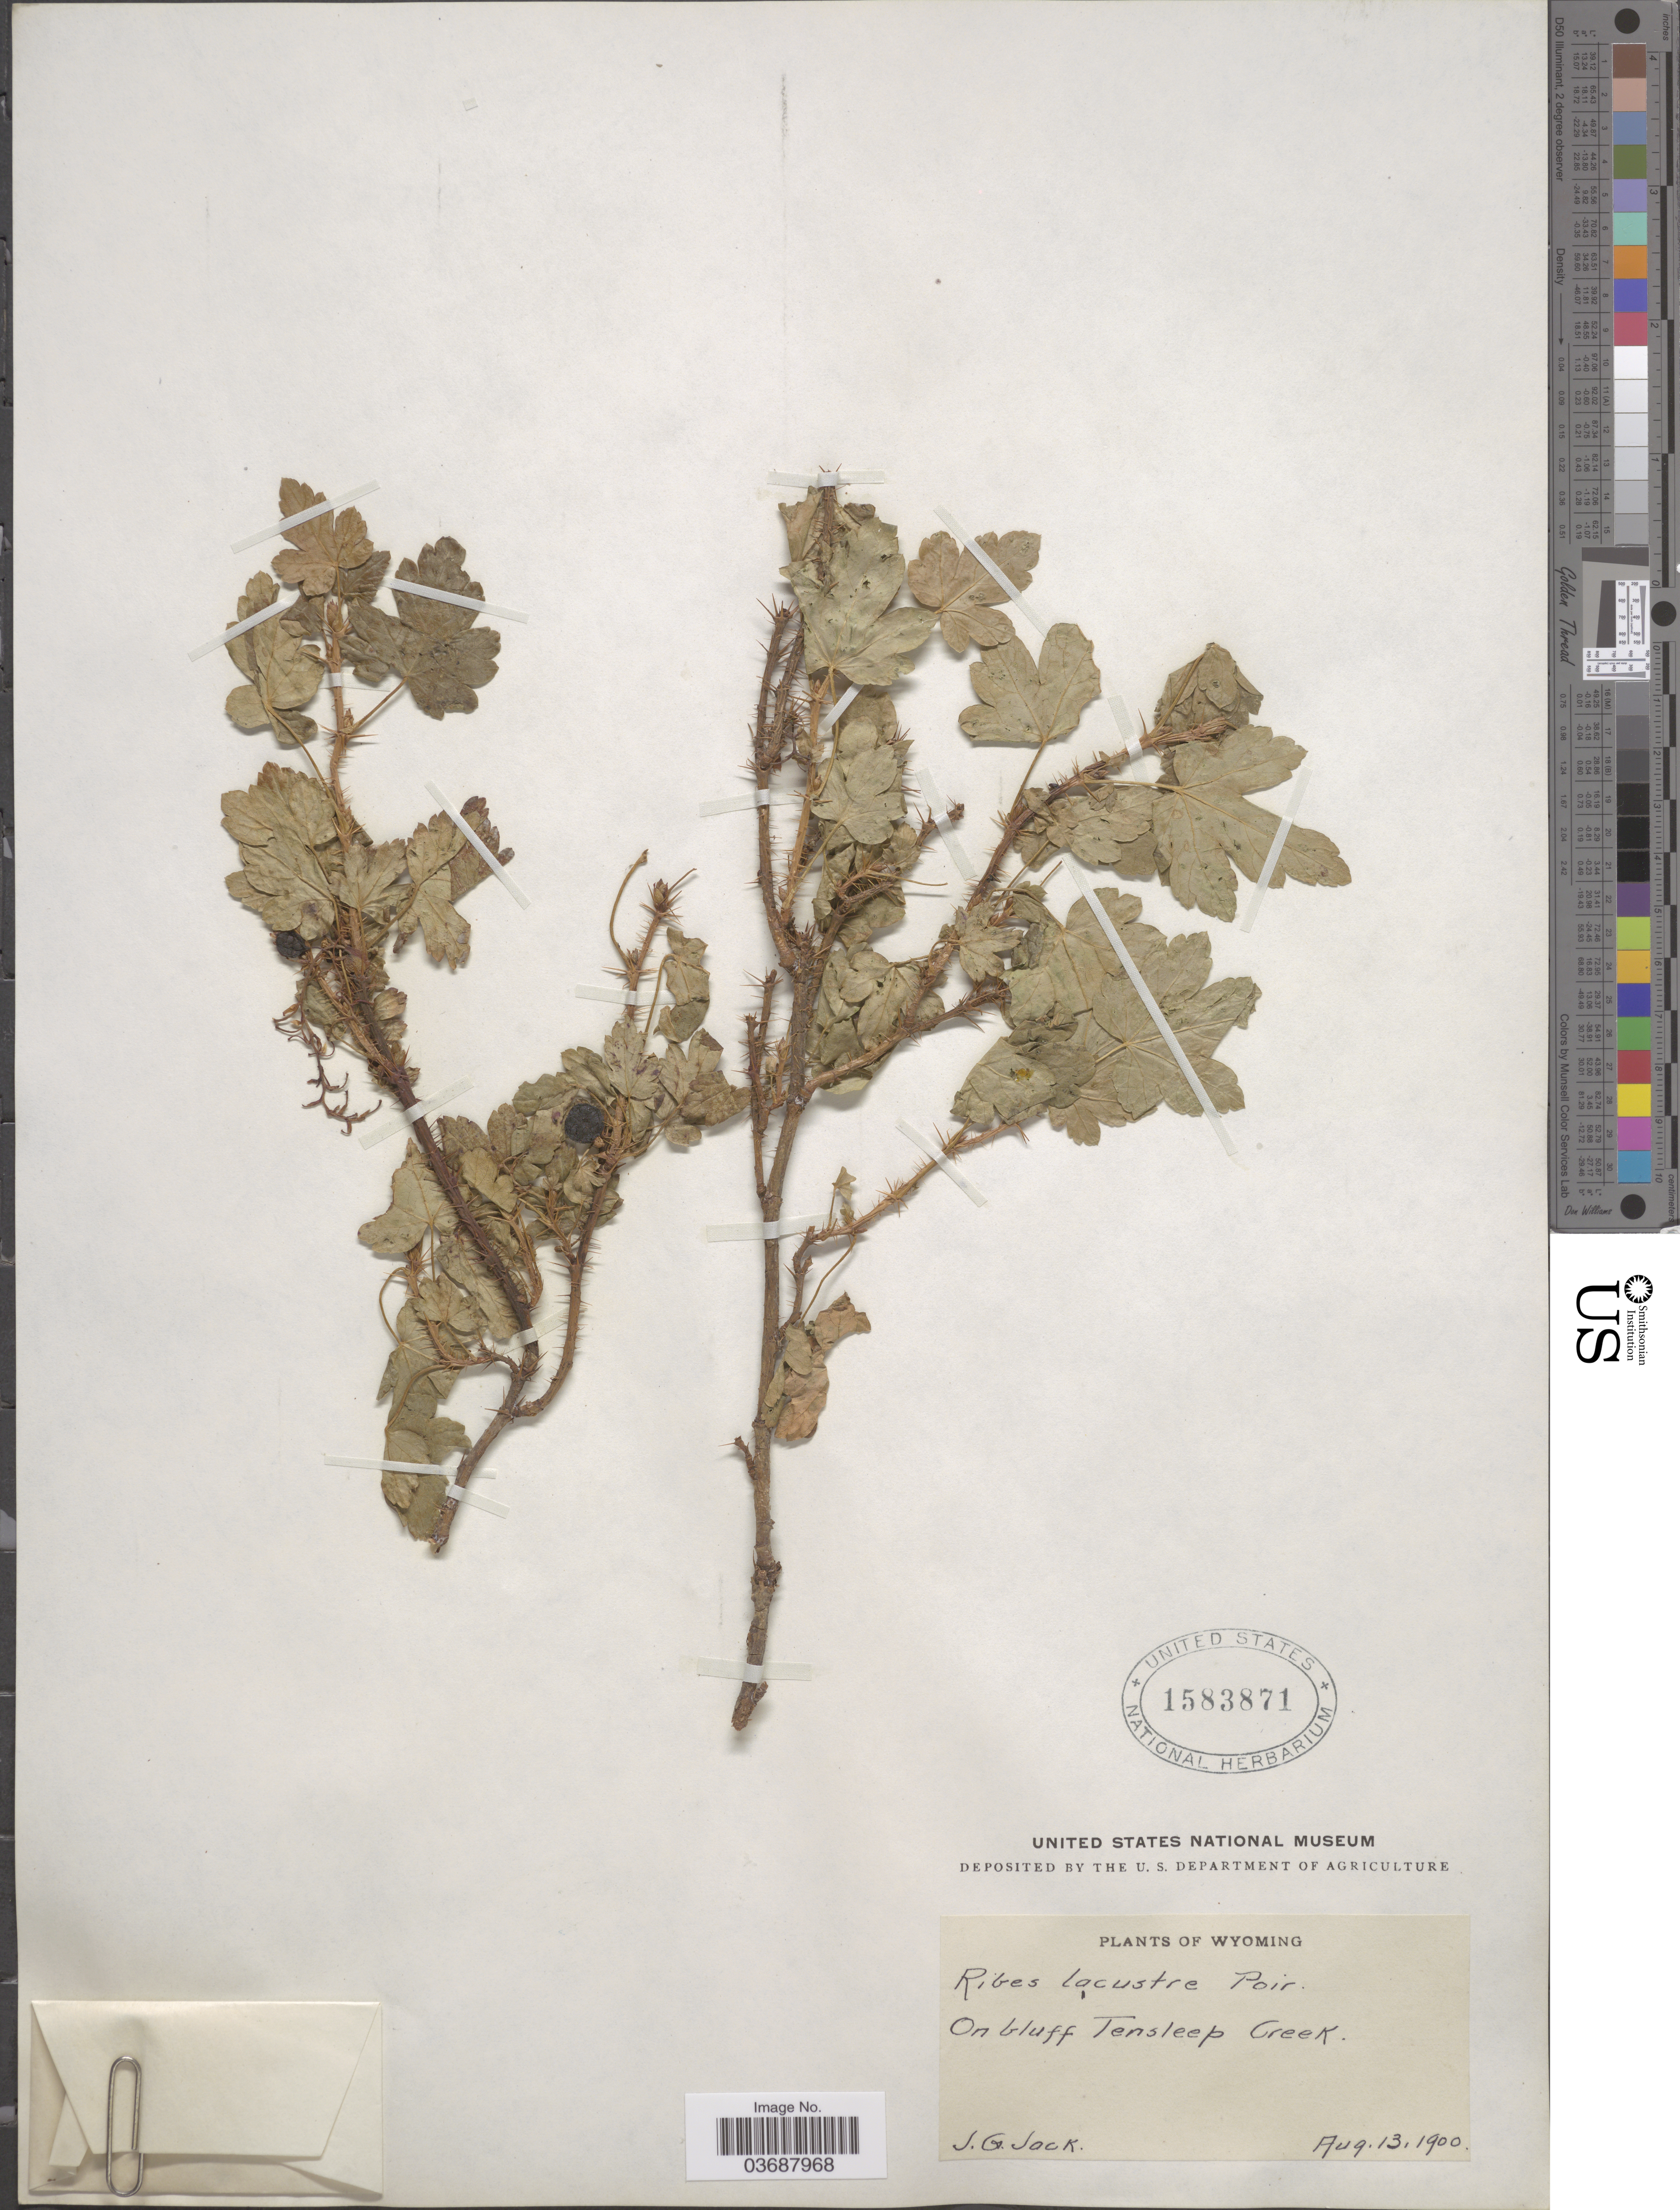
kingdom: Plantae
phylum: Tracheophyta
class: Magnoliopsida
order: Saxifragales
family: Grossulariaceae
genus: Ribes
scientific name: Ribes lacustre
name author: (Pers.) Poir.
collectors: J. G. Jack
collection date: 1900-08-13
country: United States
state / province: Wyoming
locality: On bluff Tensleep Creek.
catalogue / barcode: US 1583871